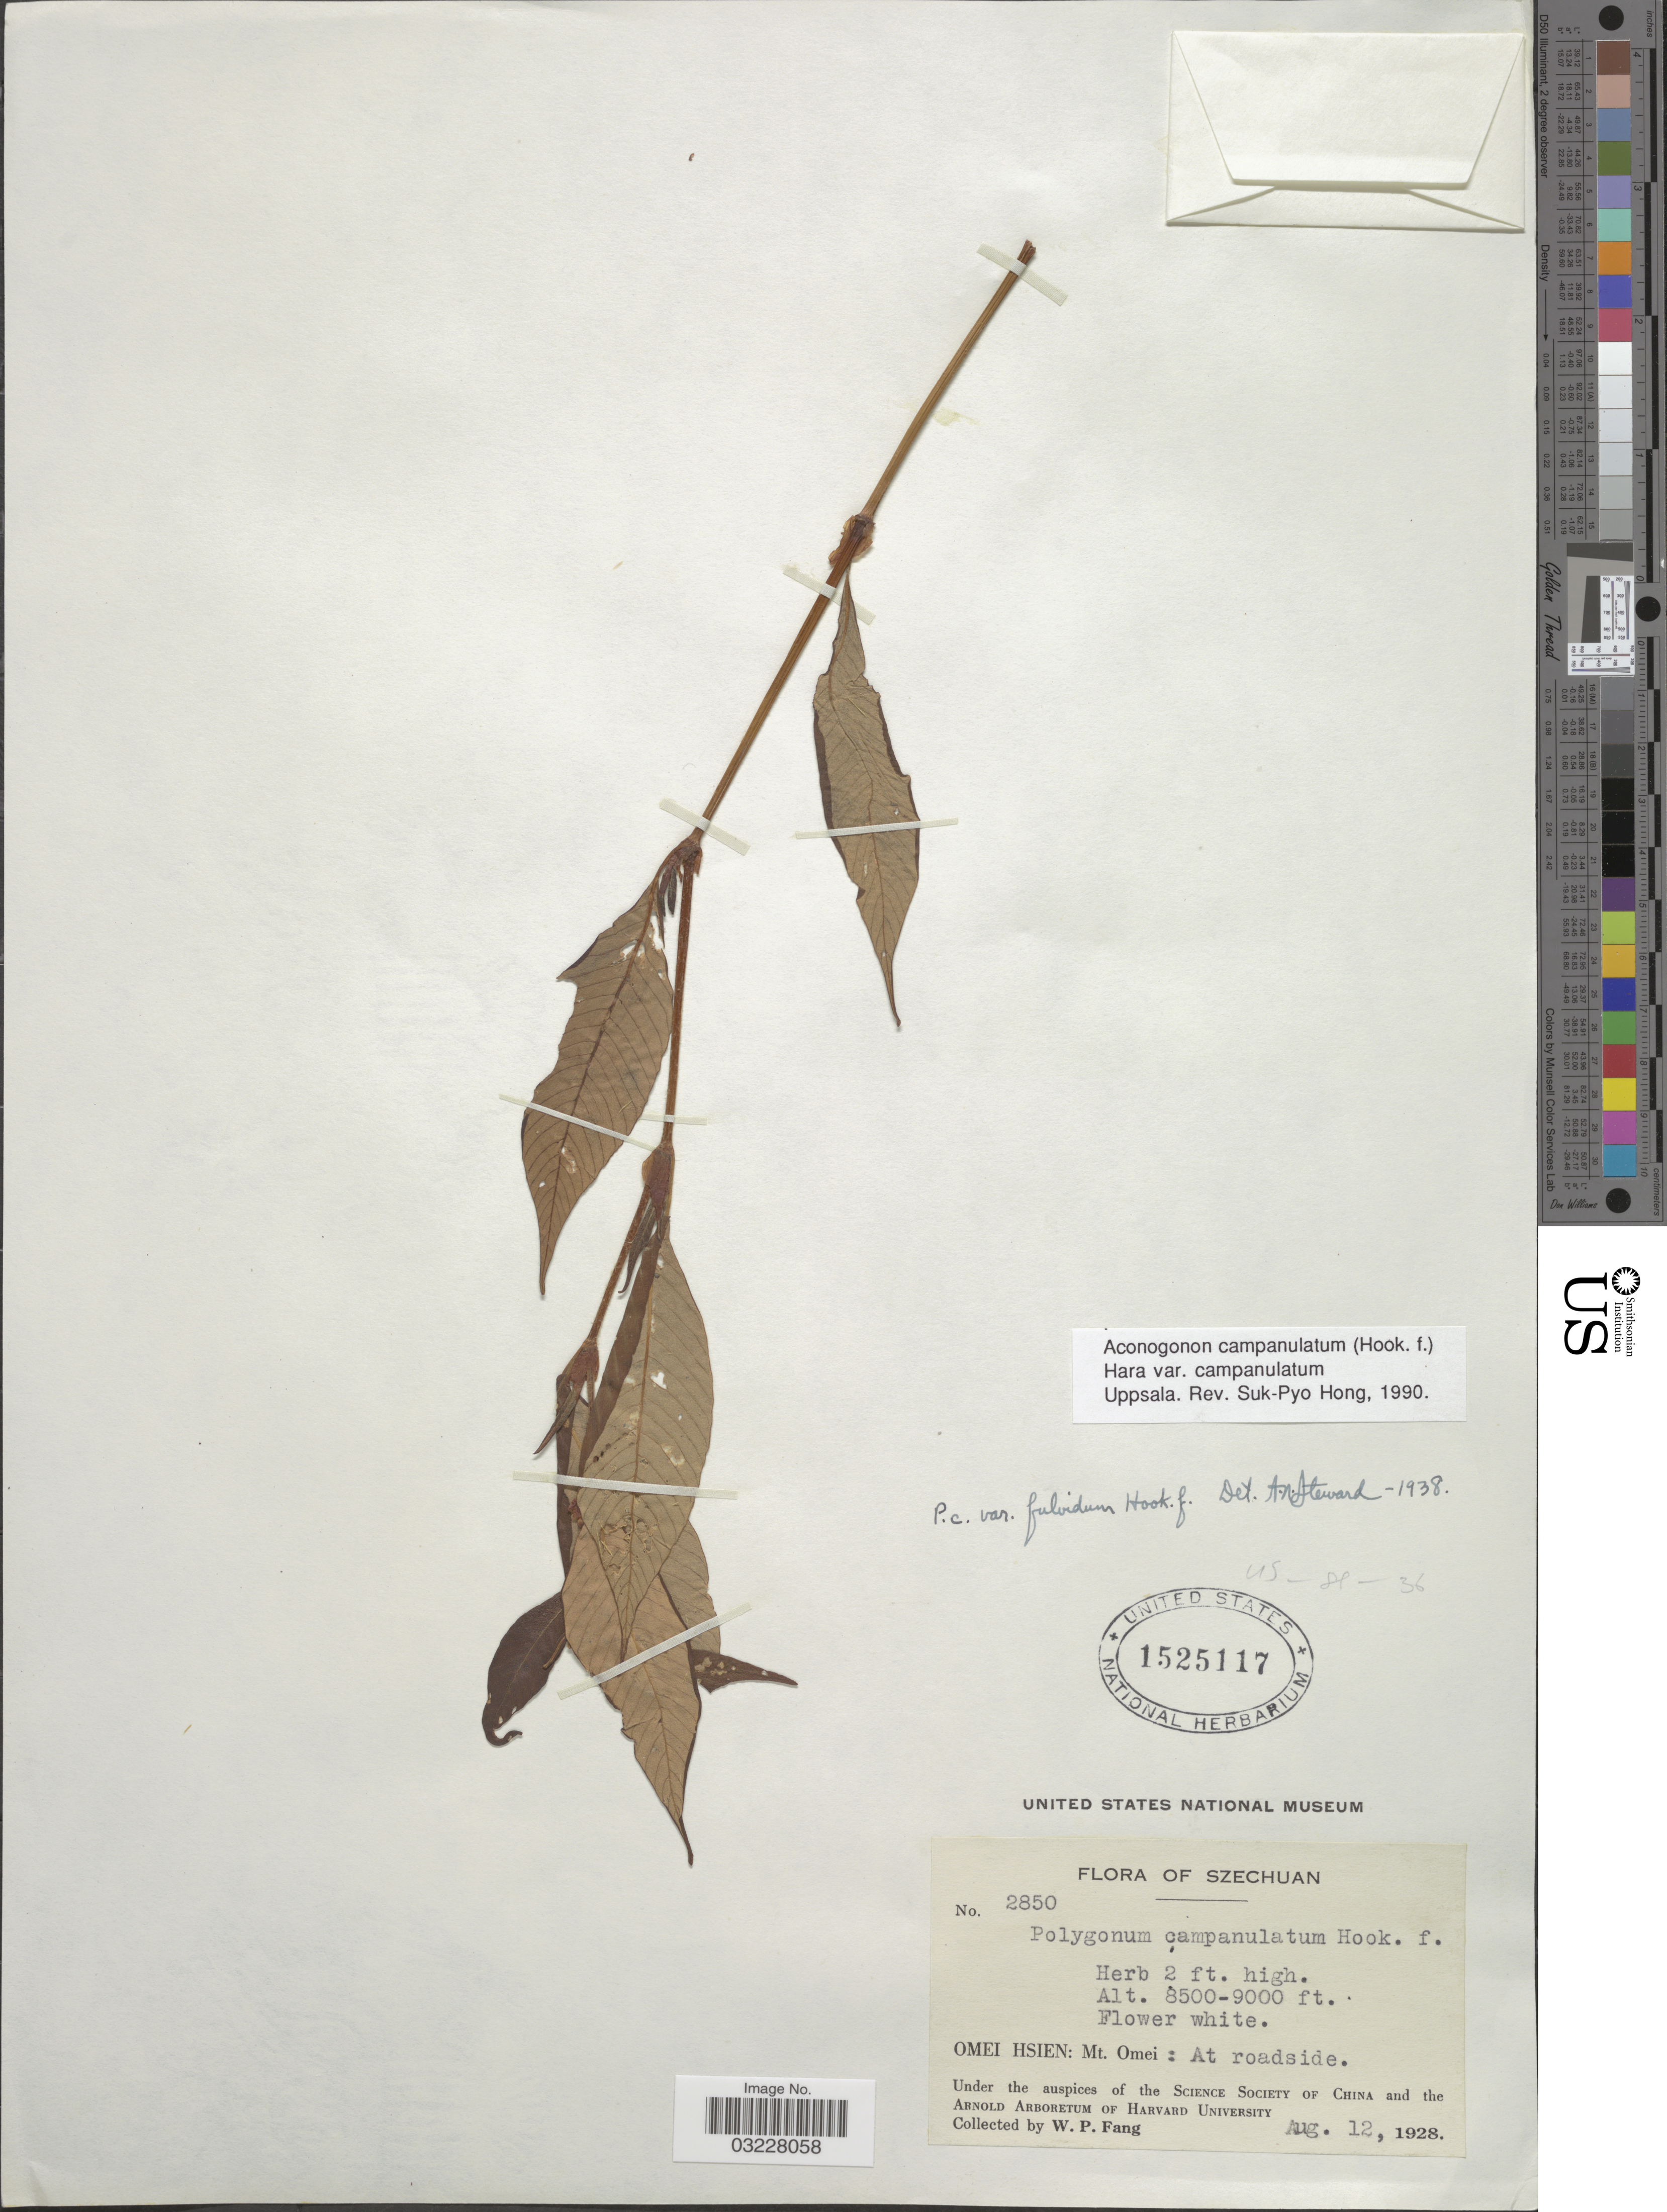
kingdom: Plantae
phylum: Tracheophyta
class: Magnoliopsida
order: Caryophyllales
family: Polygonaceae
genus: Koenigia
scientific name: Koenigia campanulata var. campanulata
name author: (Hook. f.) T.M. Schust. & Reveal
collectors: W. P. Fang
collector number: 2850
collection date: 1928-08-12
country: China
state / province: Sichuan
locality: Szechuan. Omei Hsien: Mt. Omei: At roadside.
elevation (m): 2591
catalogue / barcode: US 1525117